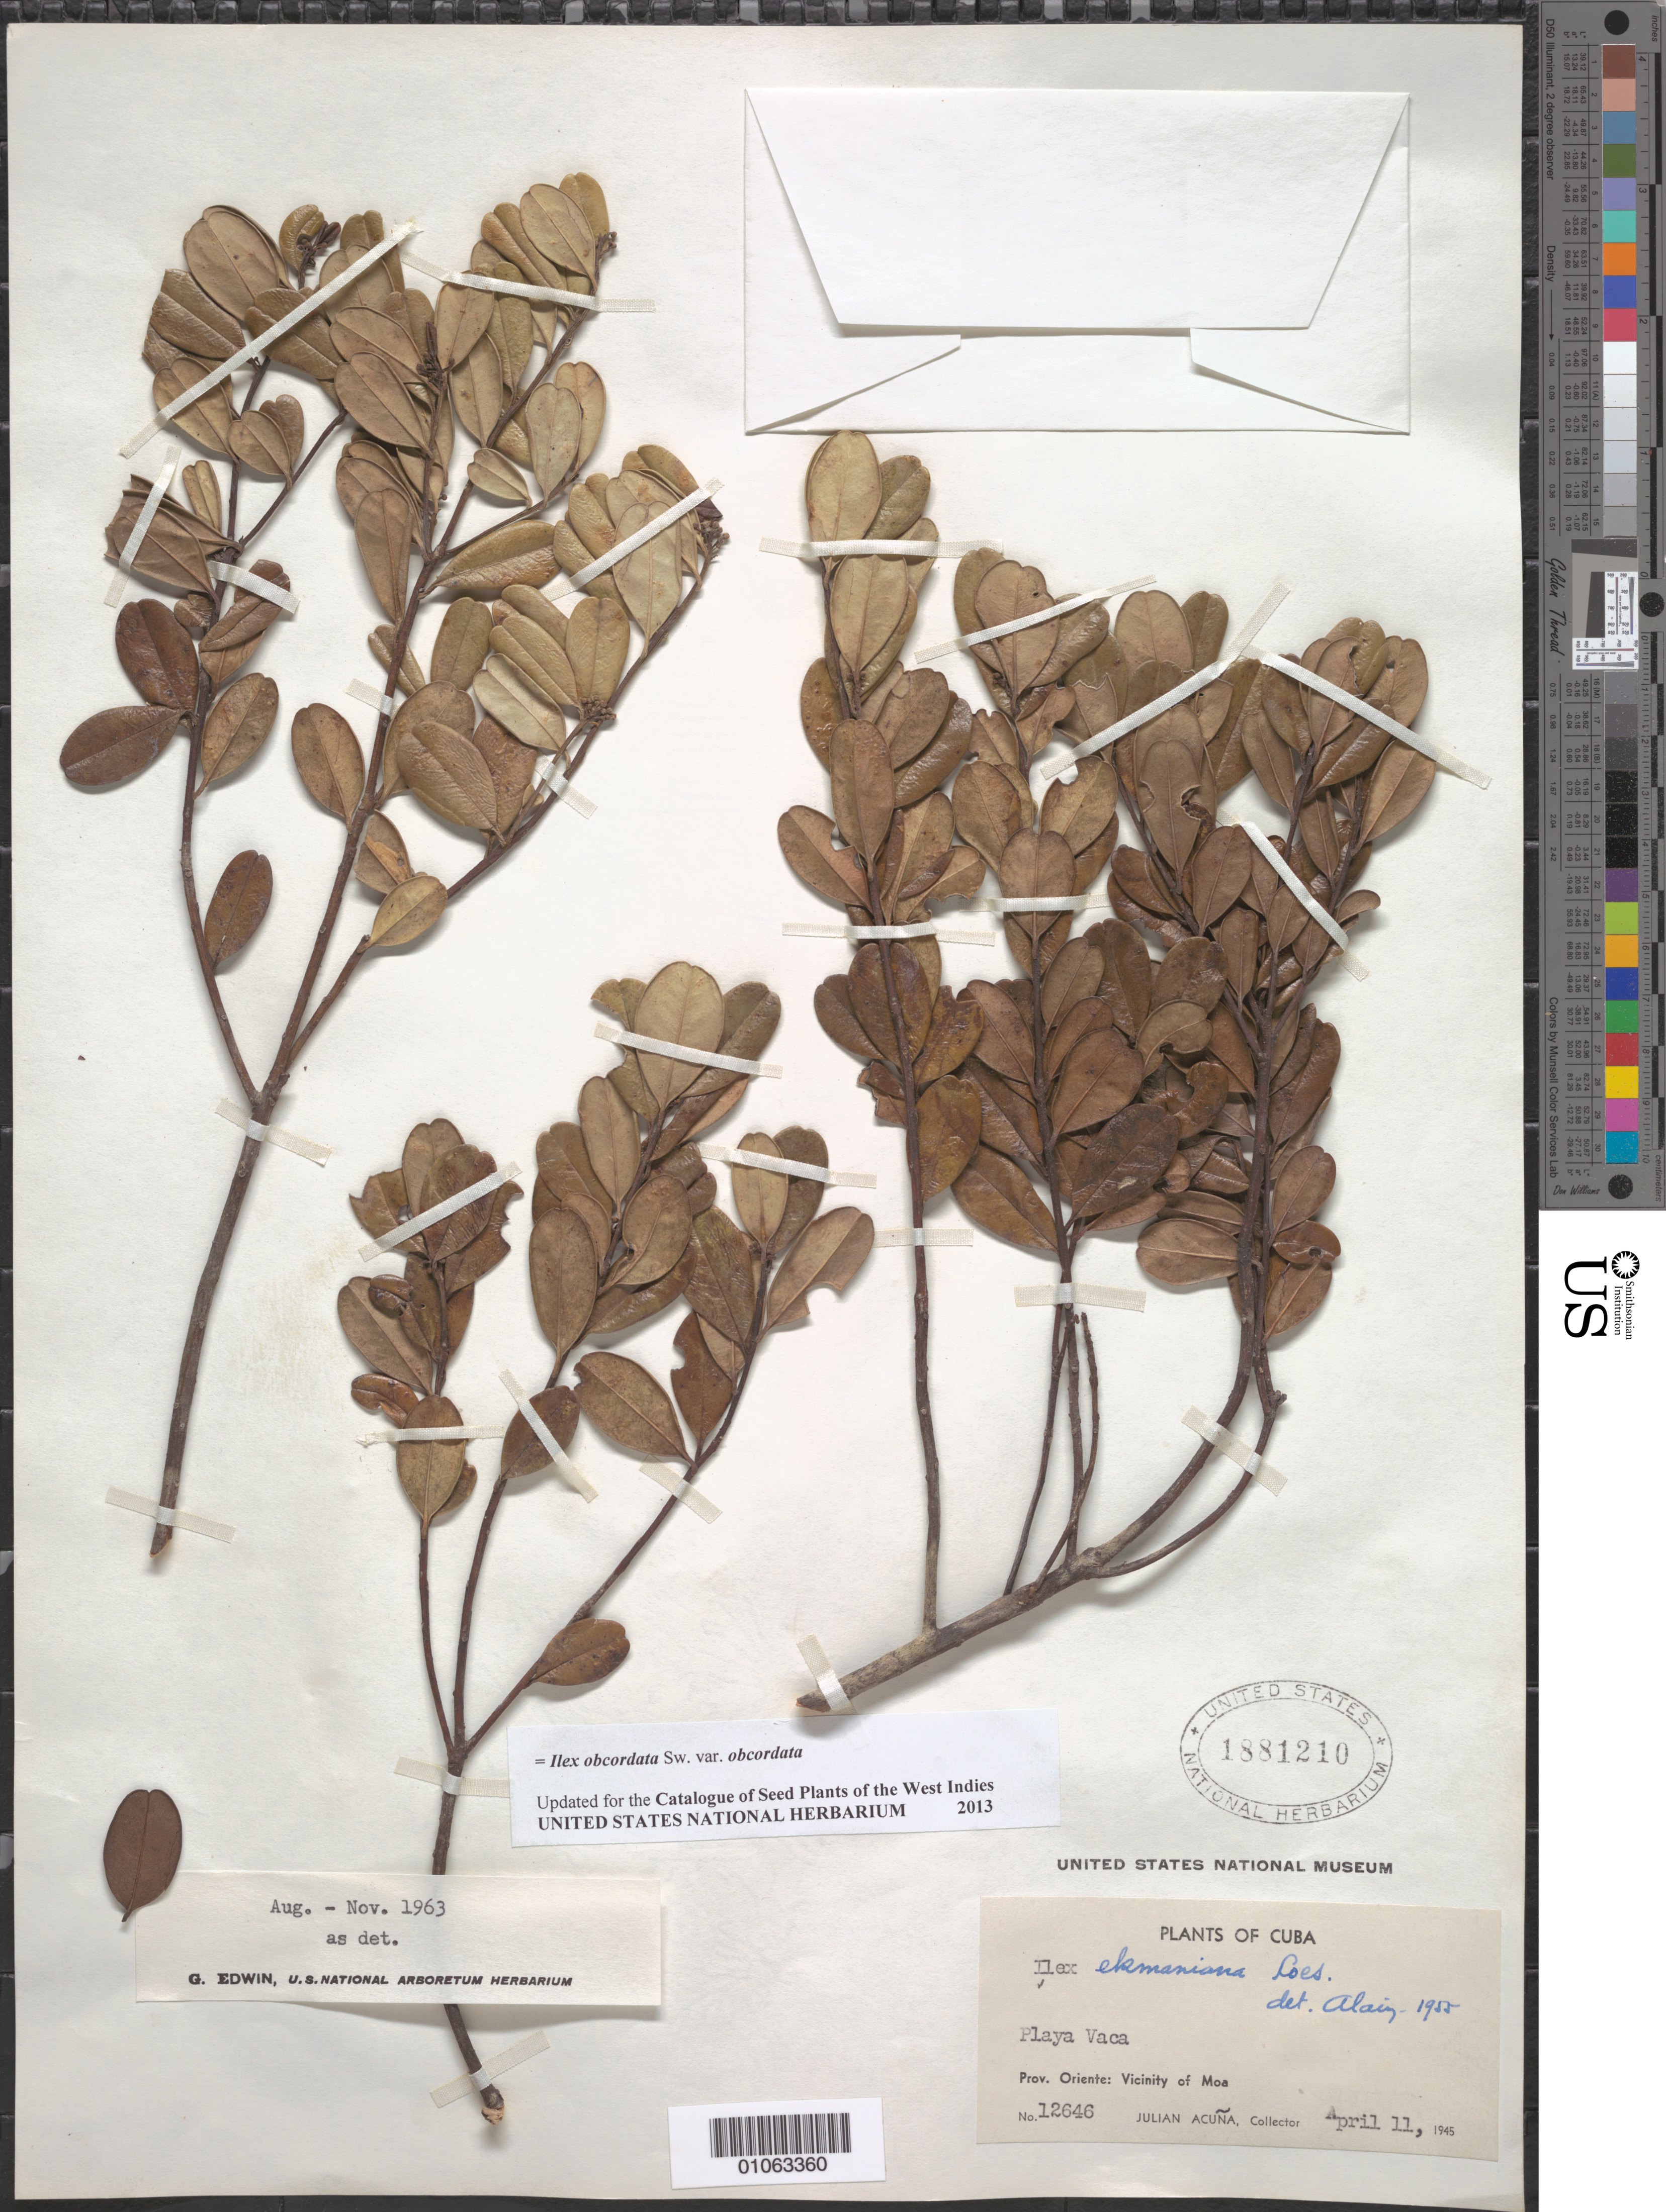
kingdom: Plantae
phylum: Tracheophyta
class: Magnoliopsida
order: Aquifoliales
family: Aquifoliaceae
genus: Ilex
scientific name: Ilex obcordata var. obcordata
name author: Sw.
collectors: J. Acuña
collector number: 12646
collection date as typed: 11 Apr 1945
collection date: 1945-04-11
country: Cuba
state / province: Holguín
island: Cuba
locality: Vicinity of Moa [Oriente]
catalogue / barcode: US 1881210